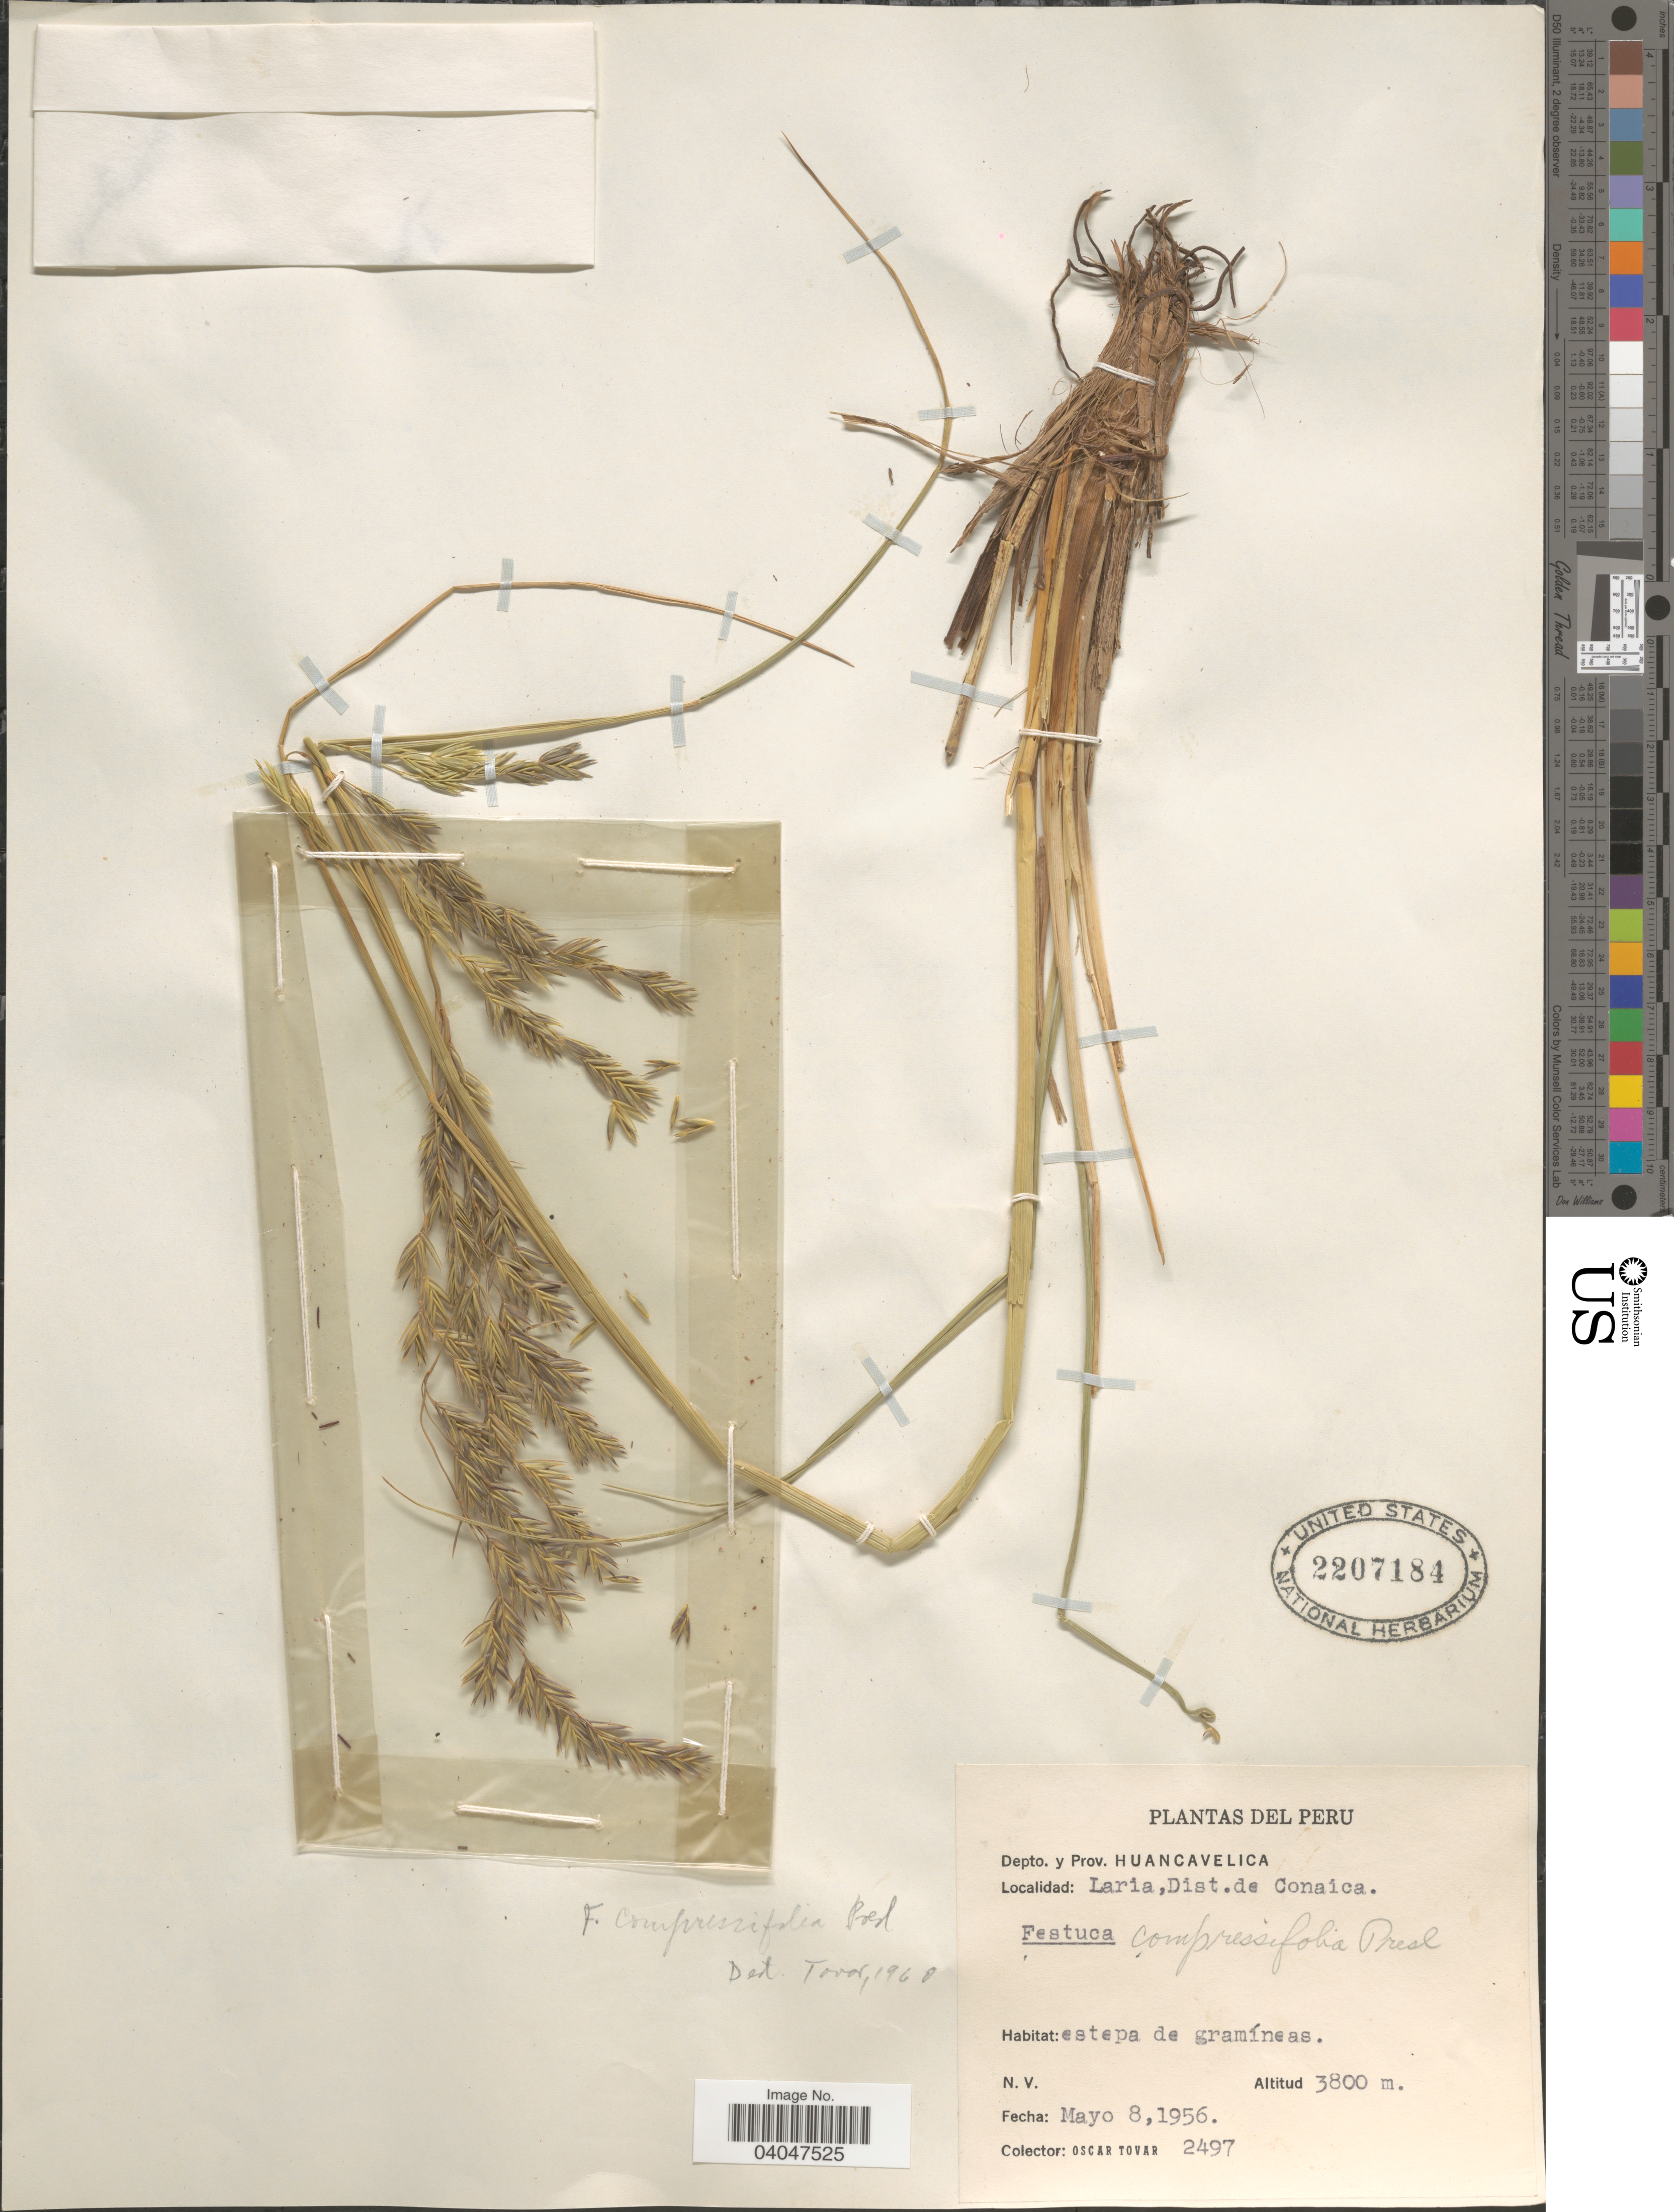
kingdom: Plantae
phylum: Tracheophyta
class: Liliopsida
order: Poales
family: Poaceae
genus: Festuca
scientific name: Festuca compressifolia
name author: J. Presl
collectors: Ó. Tovar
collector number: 2497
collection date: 1956-05-08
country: Peru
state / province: Huancavelica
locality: Depto. y Prov. Huancavelica. Laria, Dist. de Conaica.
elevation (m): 3800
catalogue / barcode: US 2207184